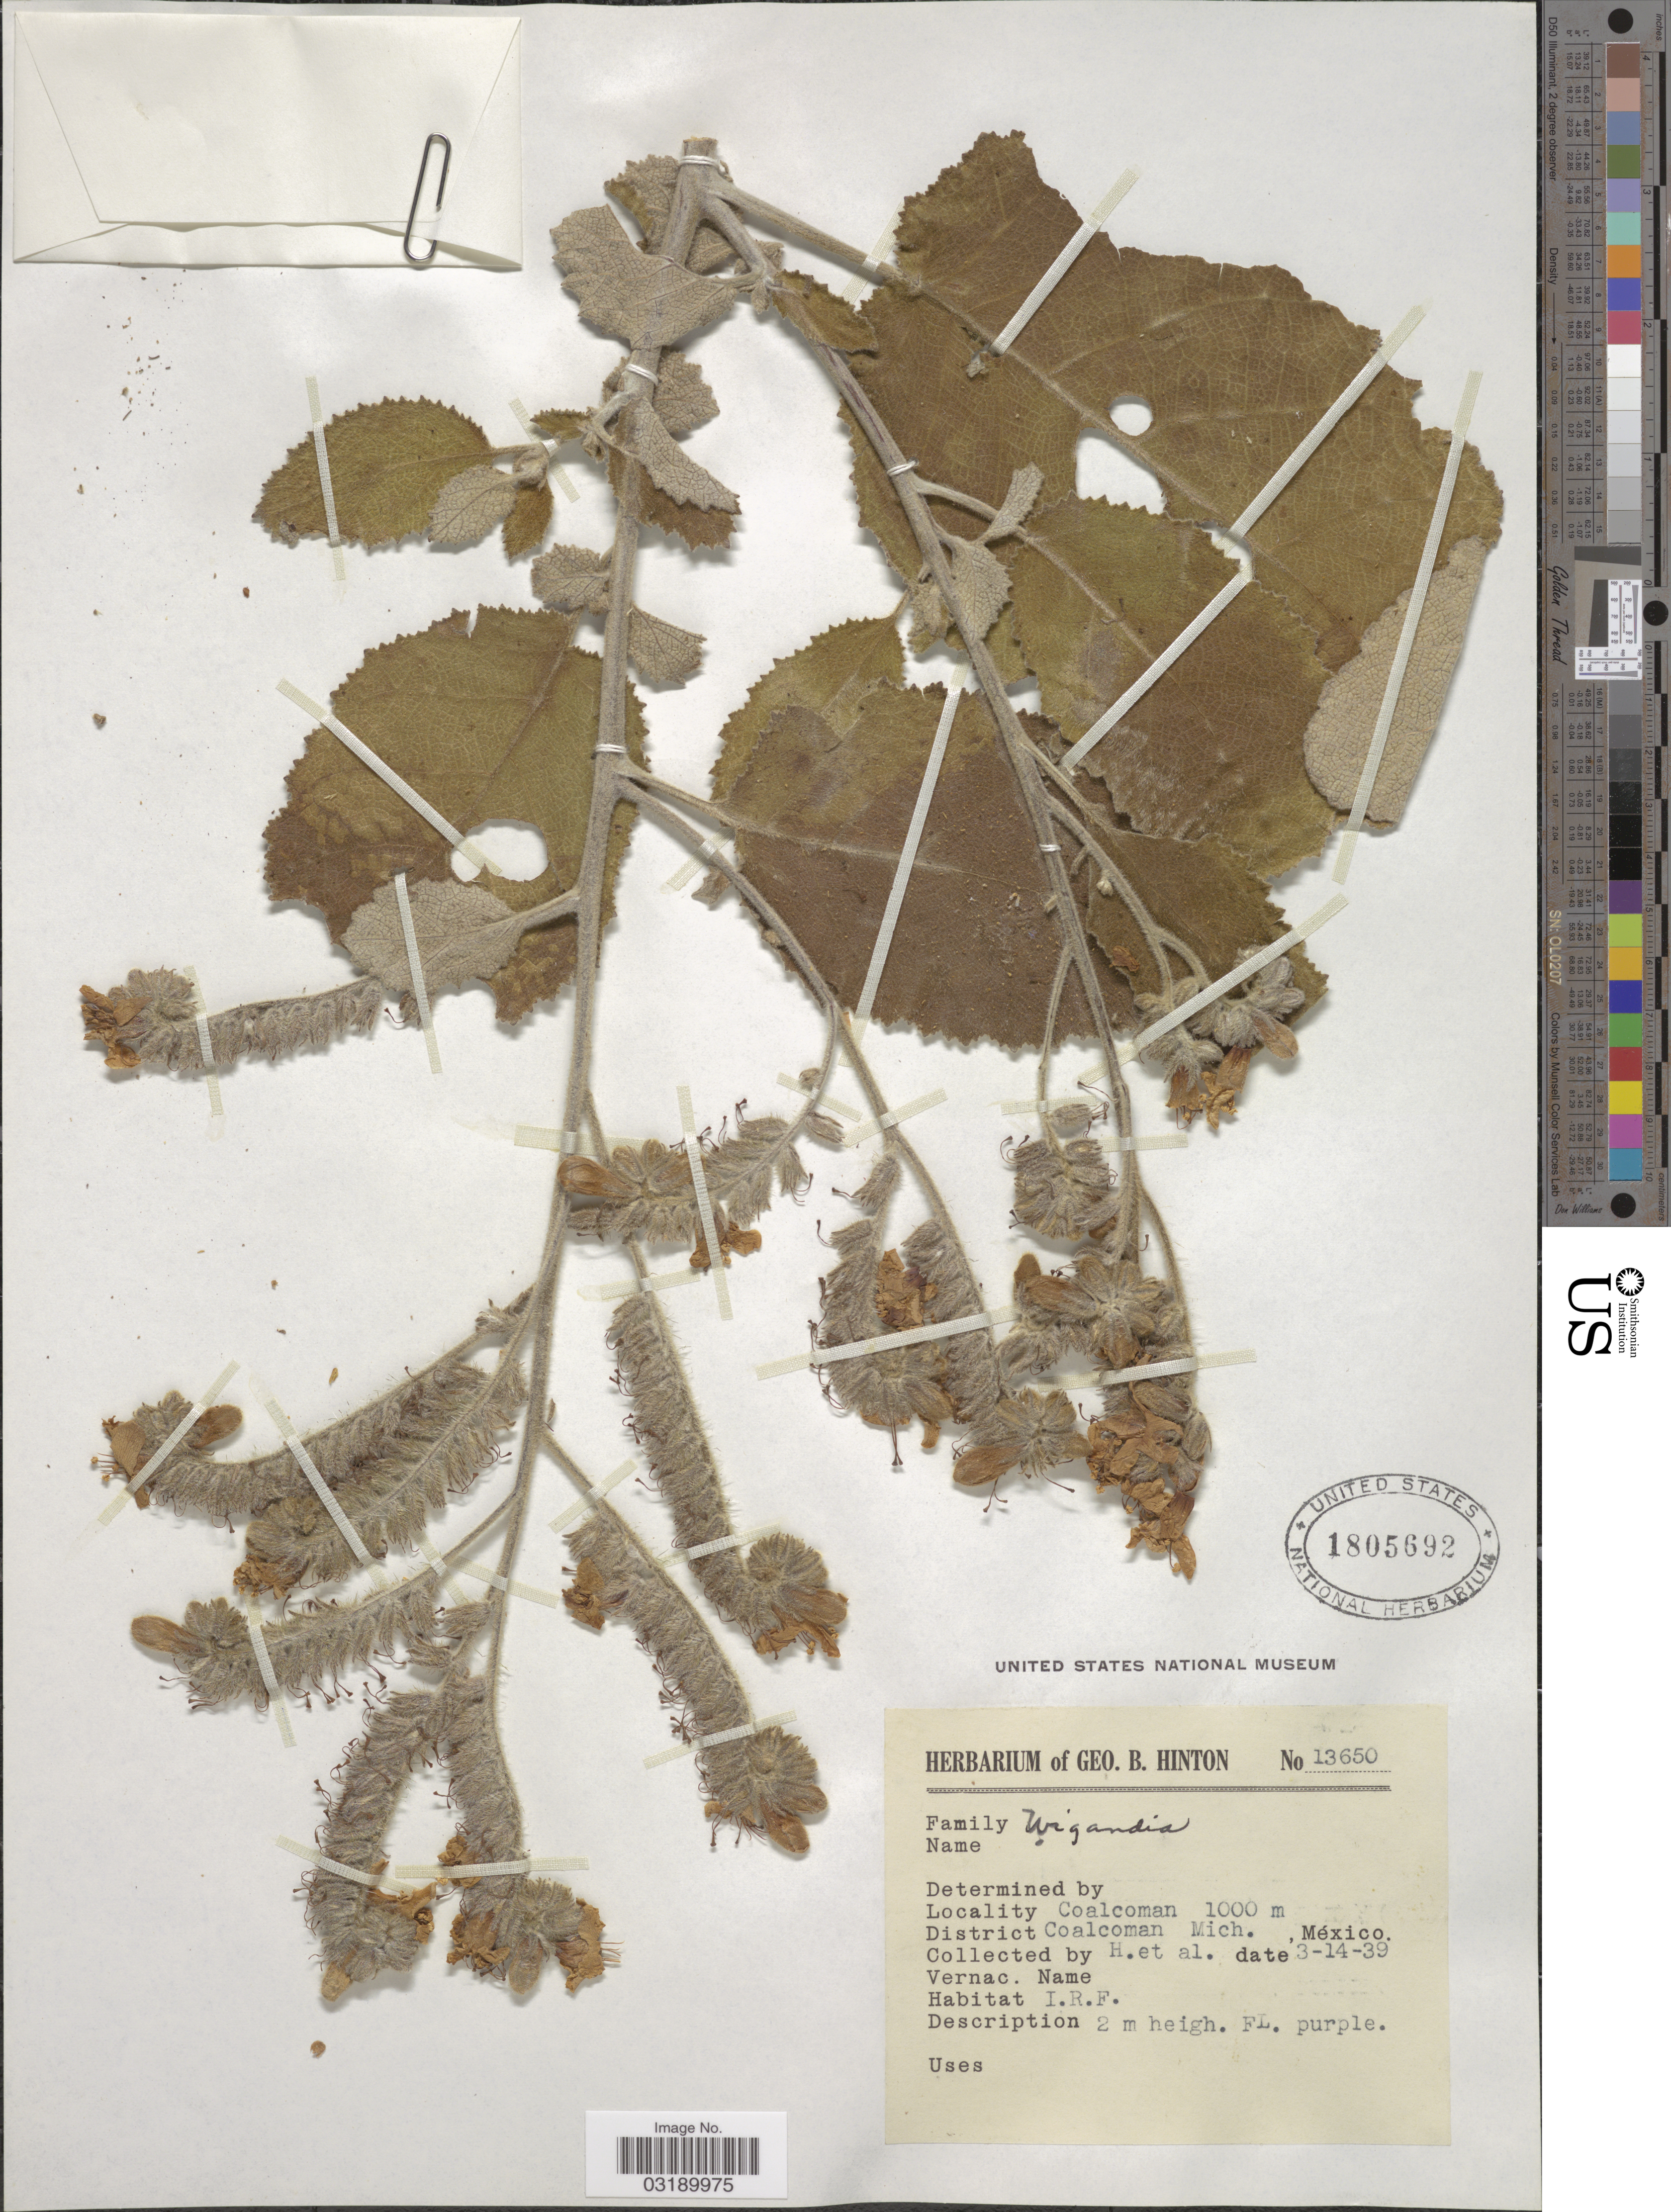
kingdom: Plantae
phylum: Tracheophyta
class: Magnoliopsida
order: Boraginales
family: Namaceae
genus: Wigandia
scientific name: Wigandia sp.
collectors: G. B. Hinton & et al.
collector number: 13650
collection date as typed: Transcribed d/m/y: 14/3/39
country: Mexico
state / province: Michoacán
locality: Coalcoman. District Coalcoman.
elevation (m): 1000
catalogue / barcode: US 1805692